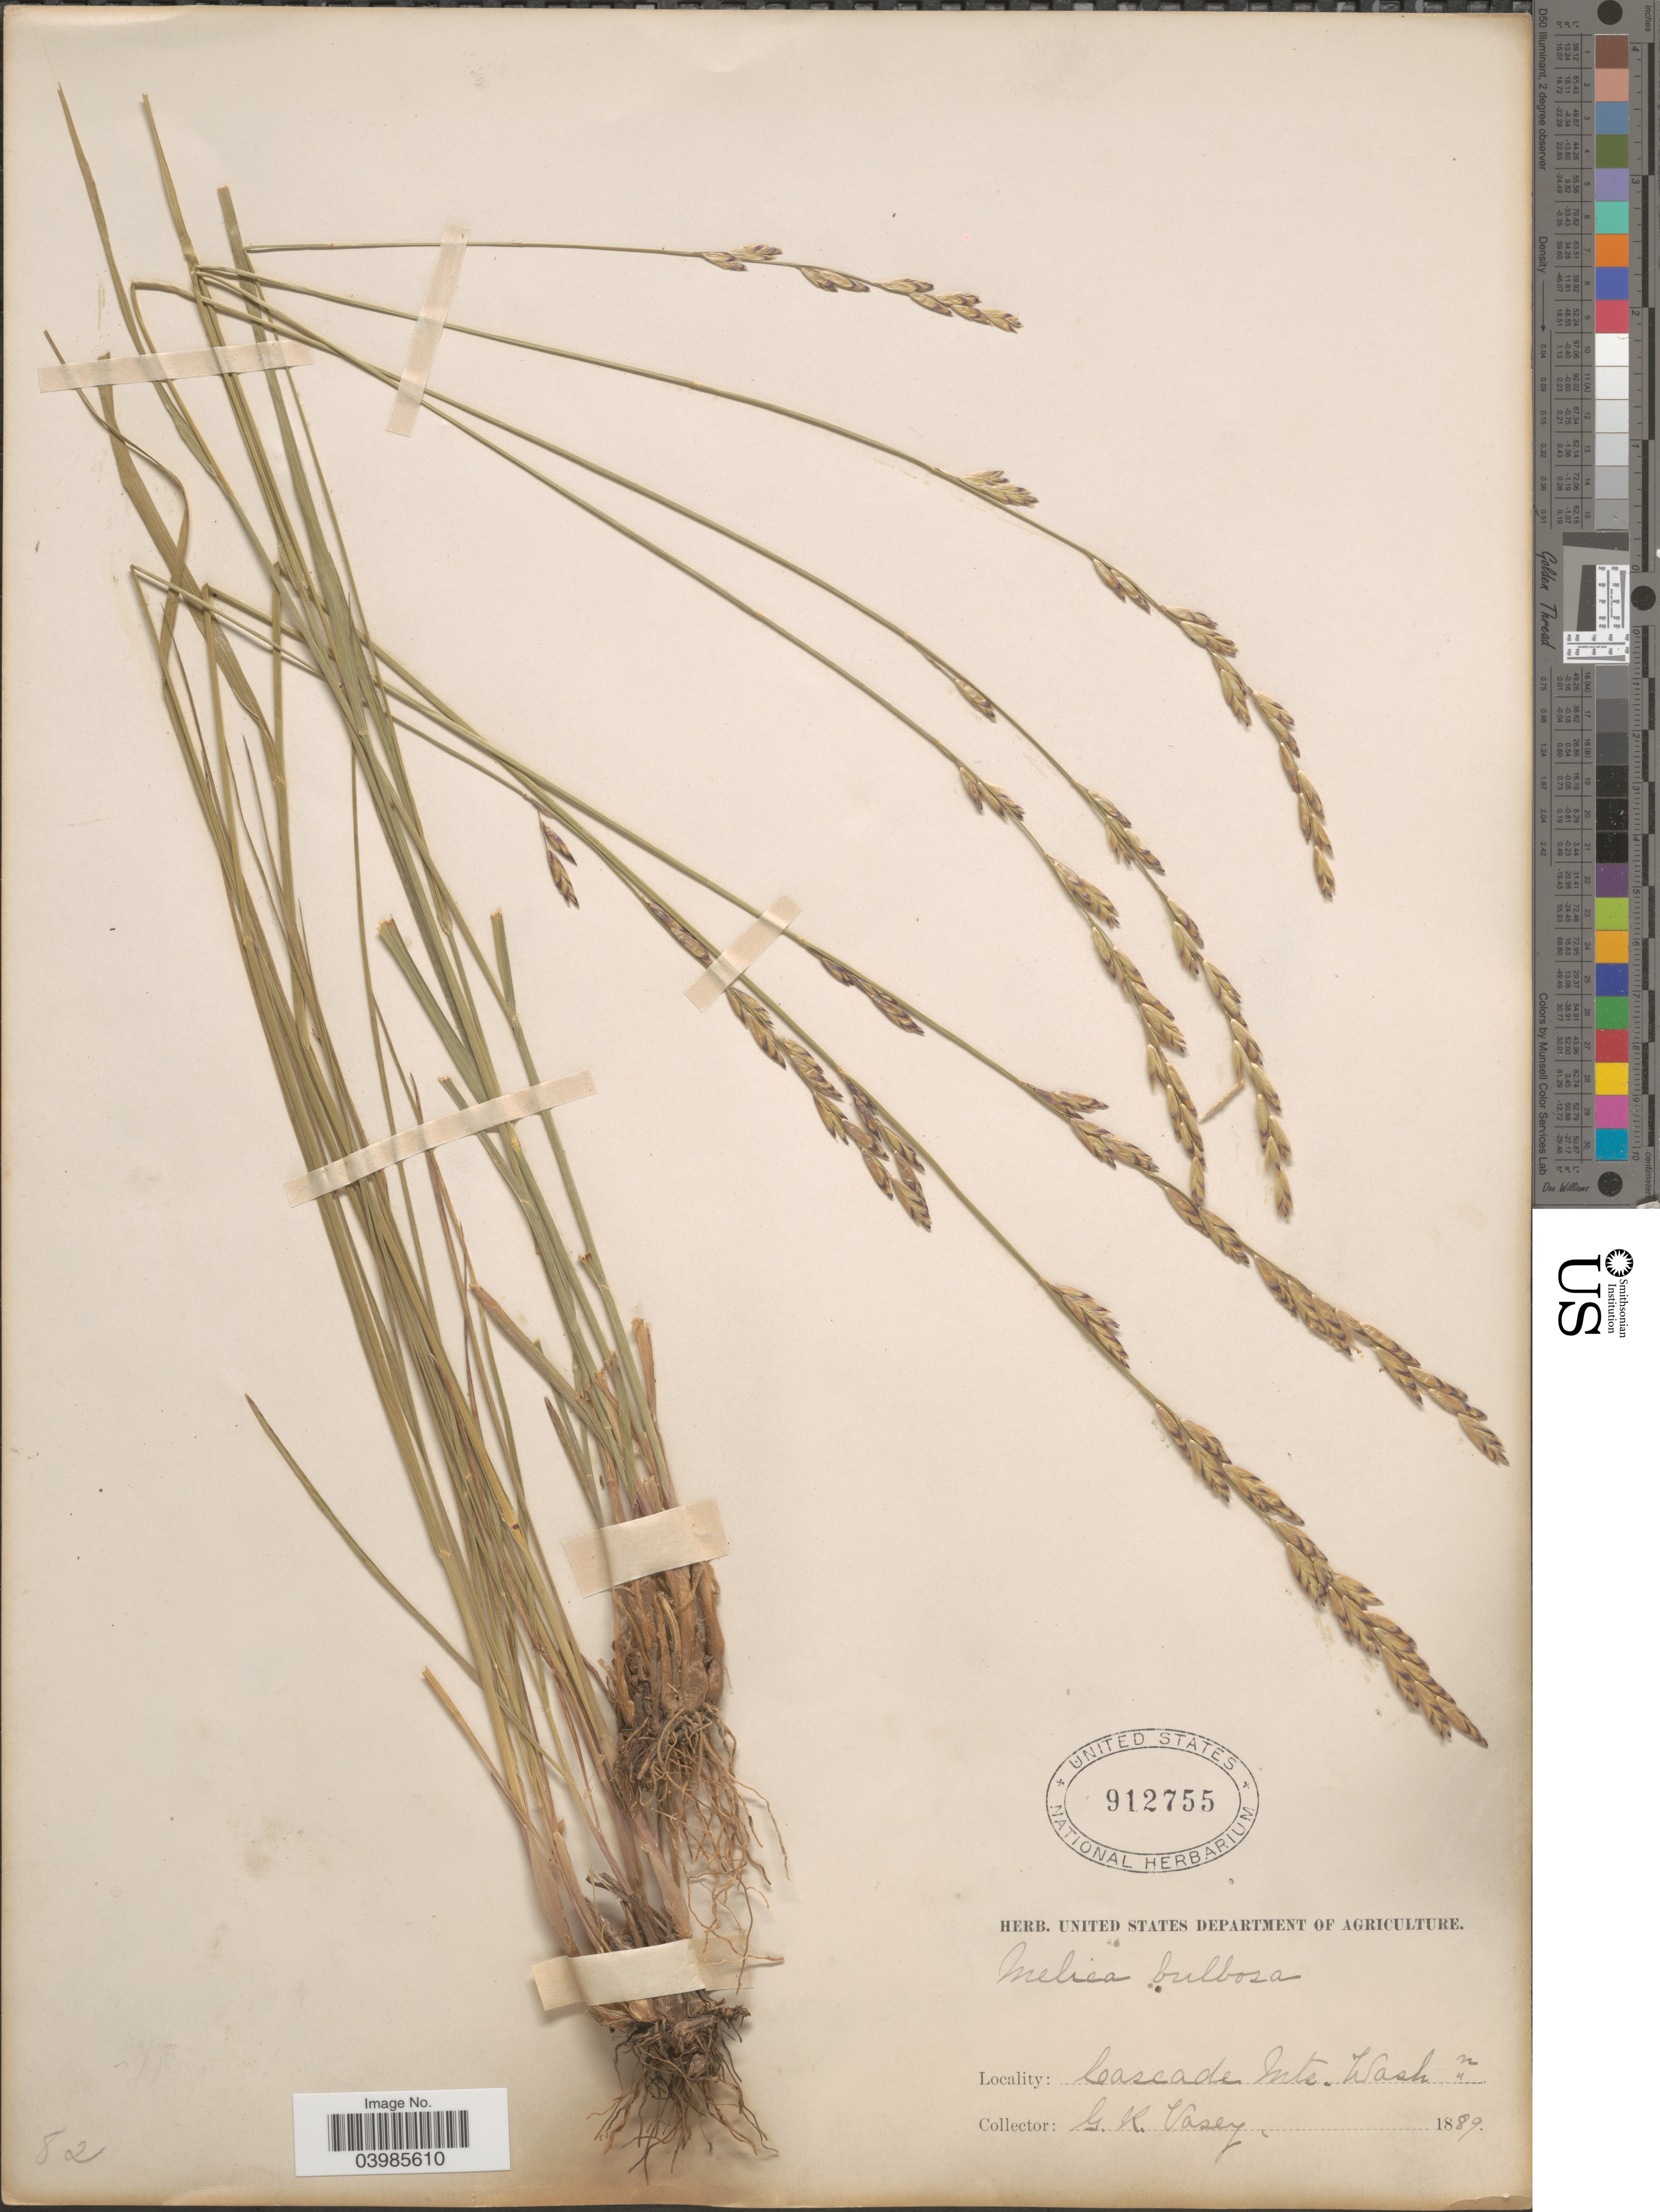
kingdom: Plantae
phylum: Tracheophyta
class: Liliopsida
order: Poales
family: Poaceae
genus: Melica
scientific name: Melica bulbosa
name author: Geyer ex Porter & J.M. Coult.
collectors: G. R. Vasey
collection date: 1889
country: United States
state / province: Washington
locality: Cascade Mts.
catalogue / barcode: US 912755